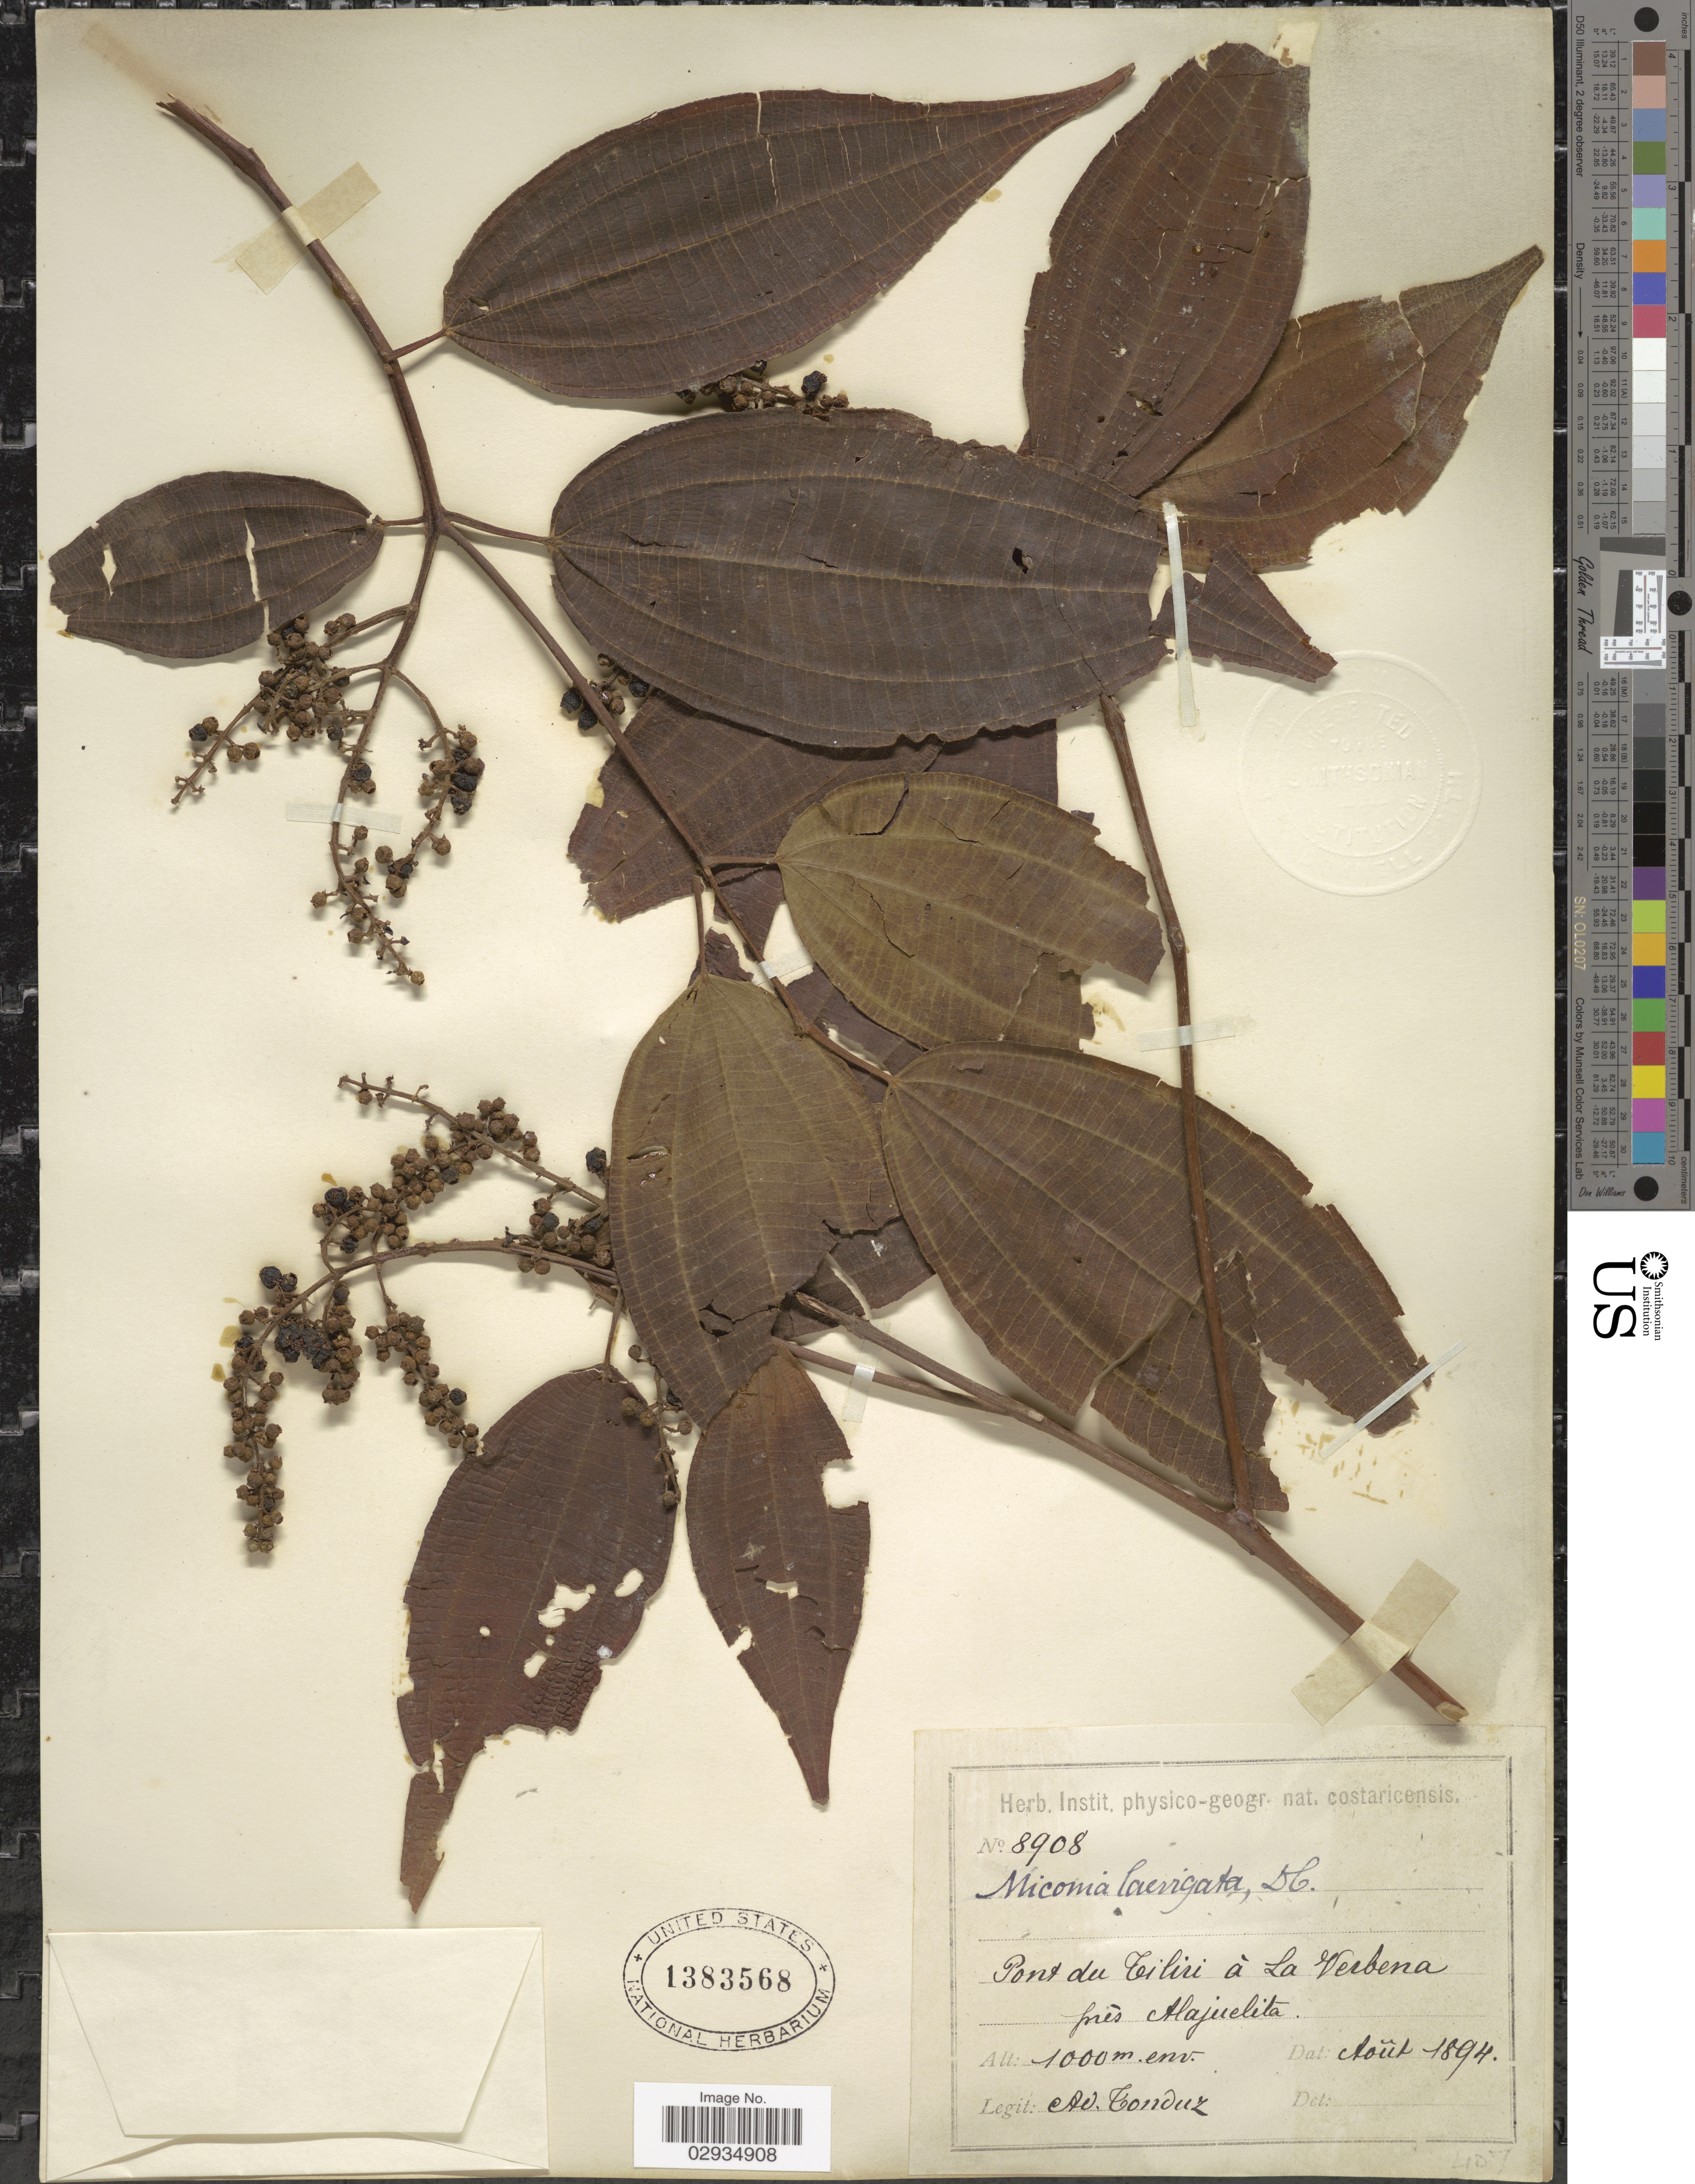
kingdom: Plantae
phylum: Tracheophyta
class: Magnoliopsida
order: Myrtales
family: Melastomataceae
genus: Miconia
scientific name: Miconia laevigata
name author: (L.) D. Don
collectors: A. Tonduz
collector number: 8908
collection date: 1894-08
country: Costa Rica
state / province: San José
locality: Pont du Tiliri à La Verbena près Alajuelita.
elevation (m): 1000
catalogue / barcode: US 1383568